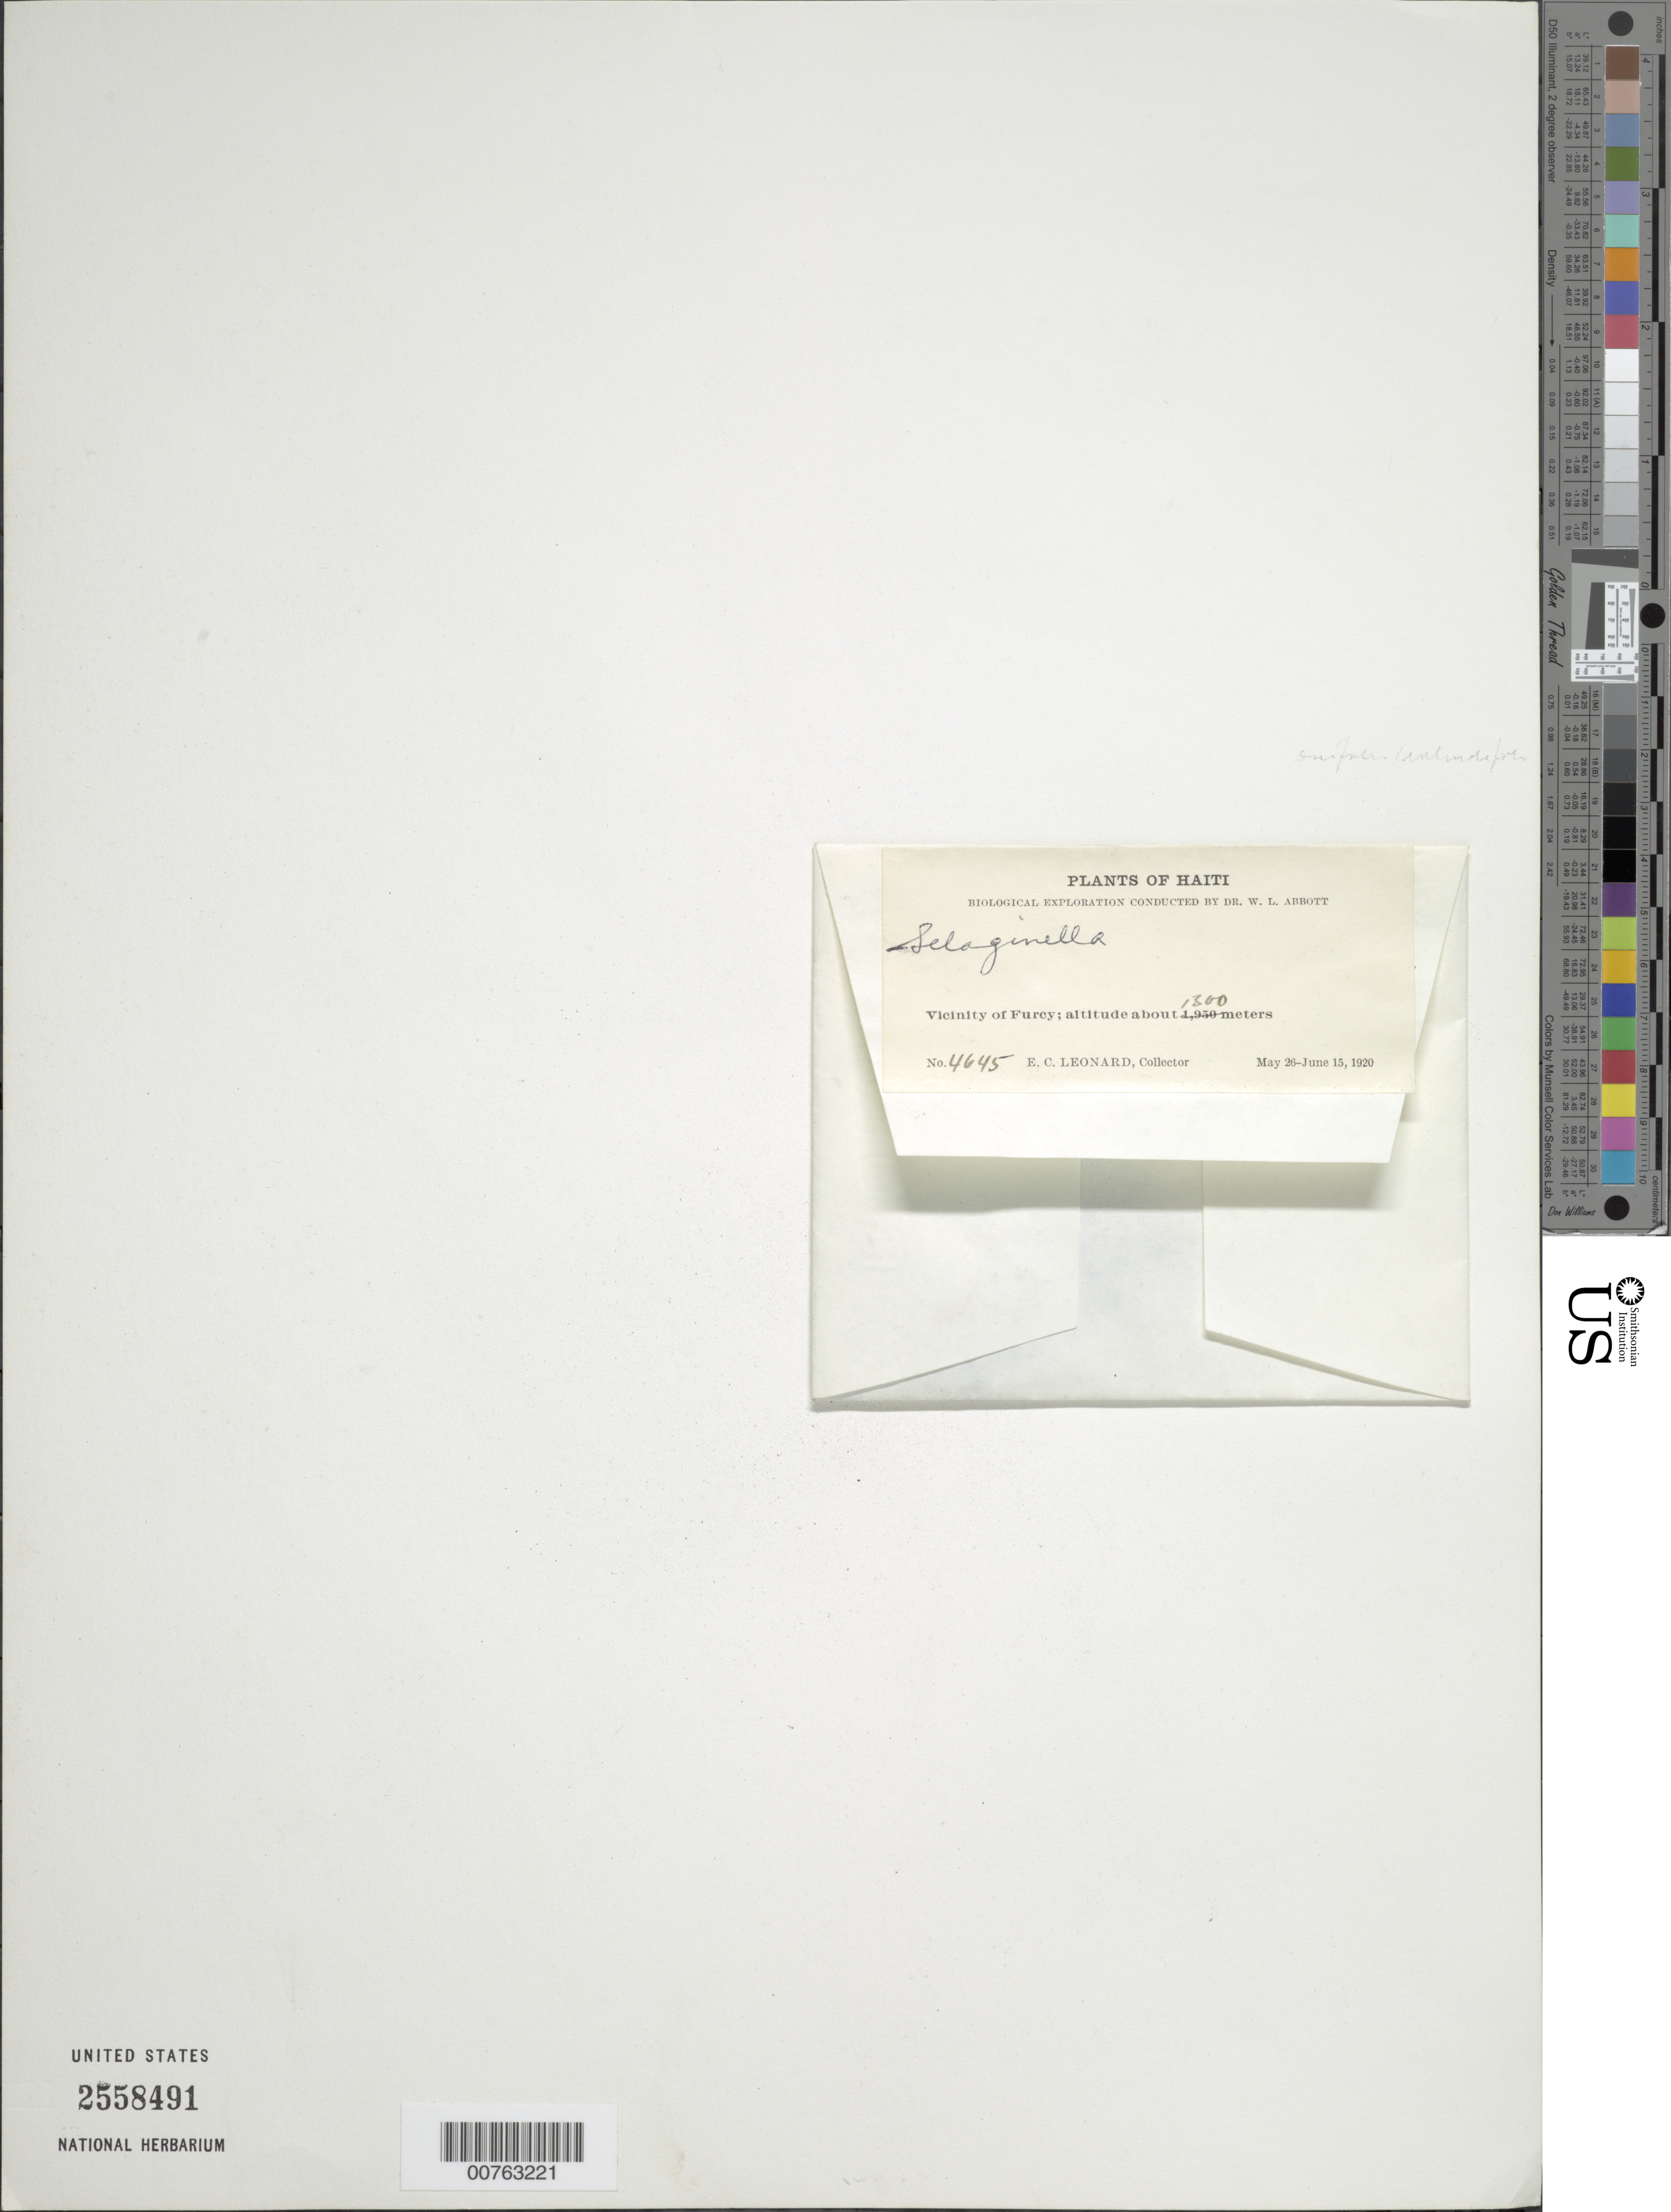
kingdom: Plantae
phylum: Tracheophyta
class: Lycopodiopsida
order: Selaginellales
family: Selaginellaceae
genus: Selaginella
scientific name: Selaginella ovifolia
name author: Baker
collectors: E. C. Leonard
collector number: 4645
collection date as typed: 26 May 1920 15 Jun 1920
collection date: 1920-05-26/1920-06-15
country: Haiti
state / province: Ouest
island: Hispaniola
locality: Vicinity of Furcy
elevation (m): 1300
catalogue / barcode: US 2558491